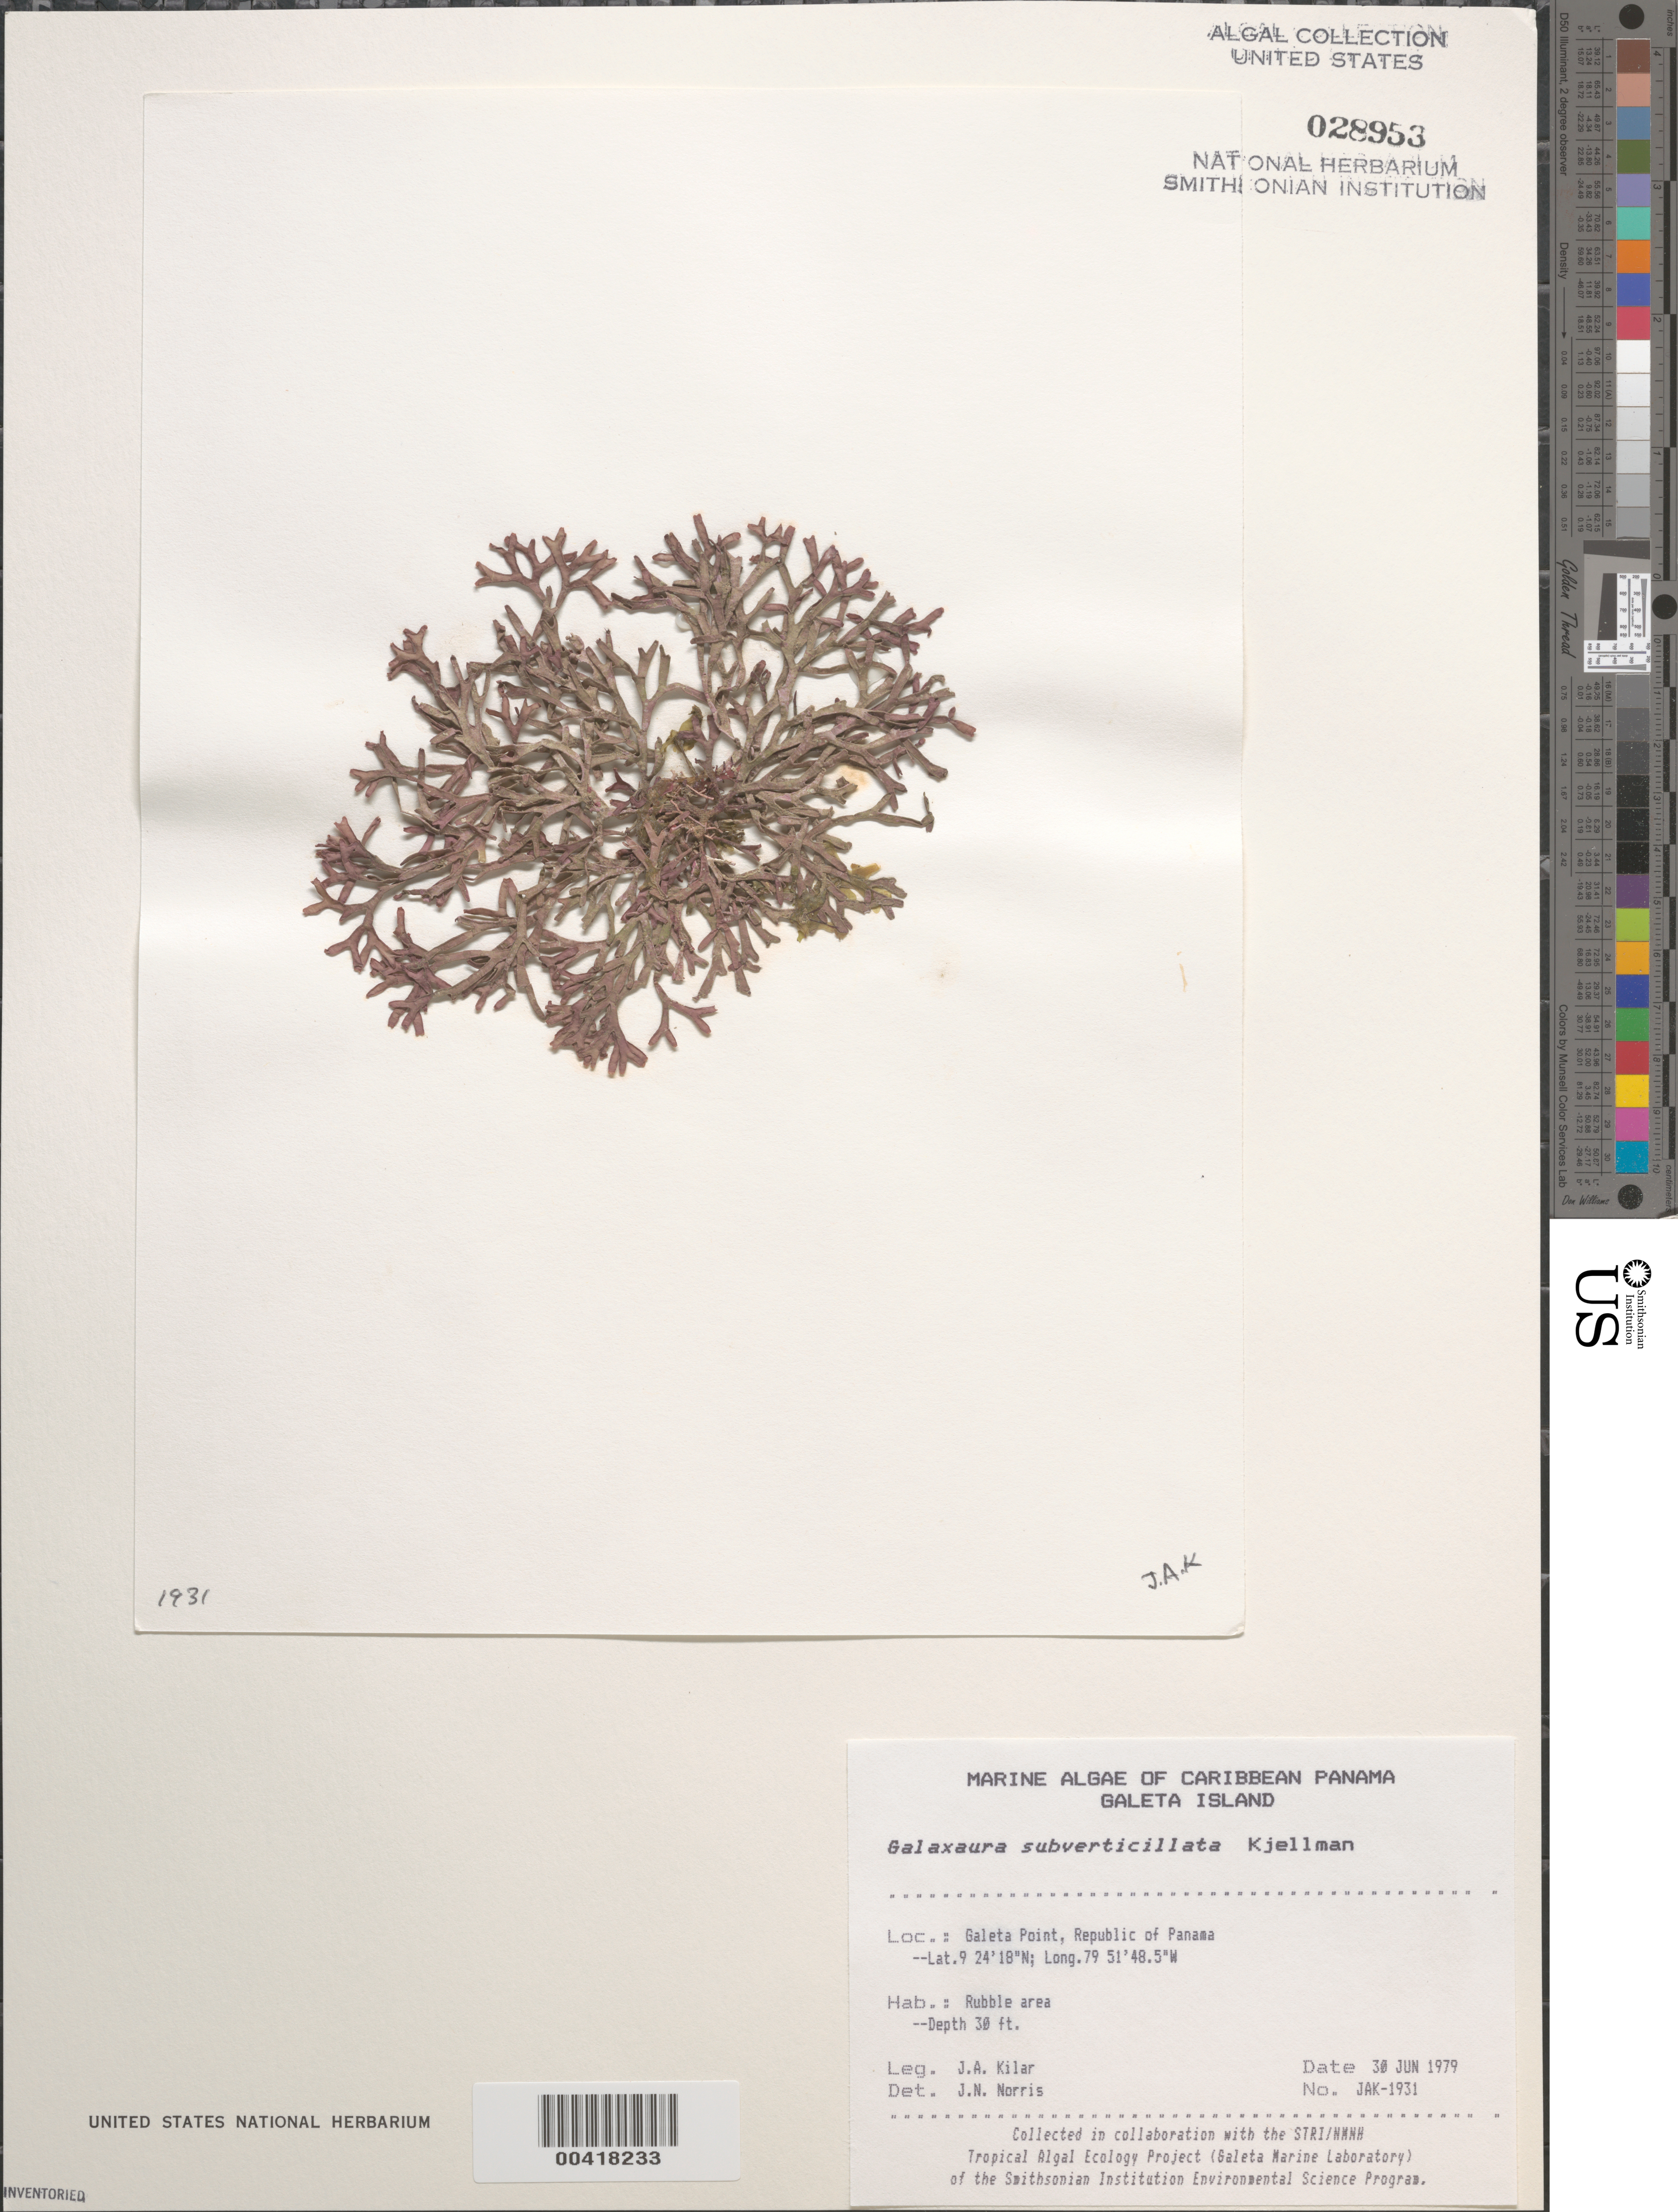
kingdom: Plantae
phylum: Rhodophyta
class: Florideophyceae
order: Nemaliales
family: Galaxauraceae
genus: Galaxaura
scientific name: Galaxaura rugosa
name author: (Ellis & Sol.) J.V.Lamouroux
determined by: Algae name updating Project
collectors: J. A. Kilar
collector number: JAK-1931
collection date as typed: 30 Jun 1979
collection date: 1979-06-30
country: Panama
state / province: Colón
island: Galeta Island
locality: Galeta Point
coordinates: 9 24' 18" N, 79 51' 48.5" W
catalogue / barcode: US 28953